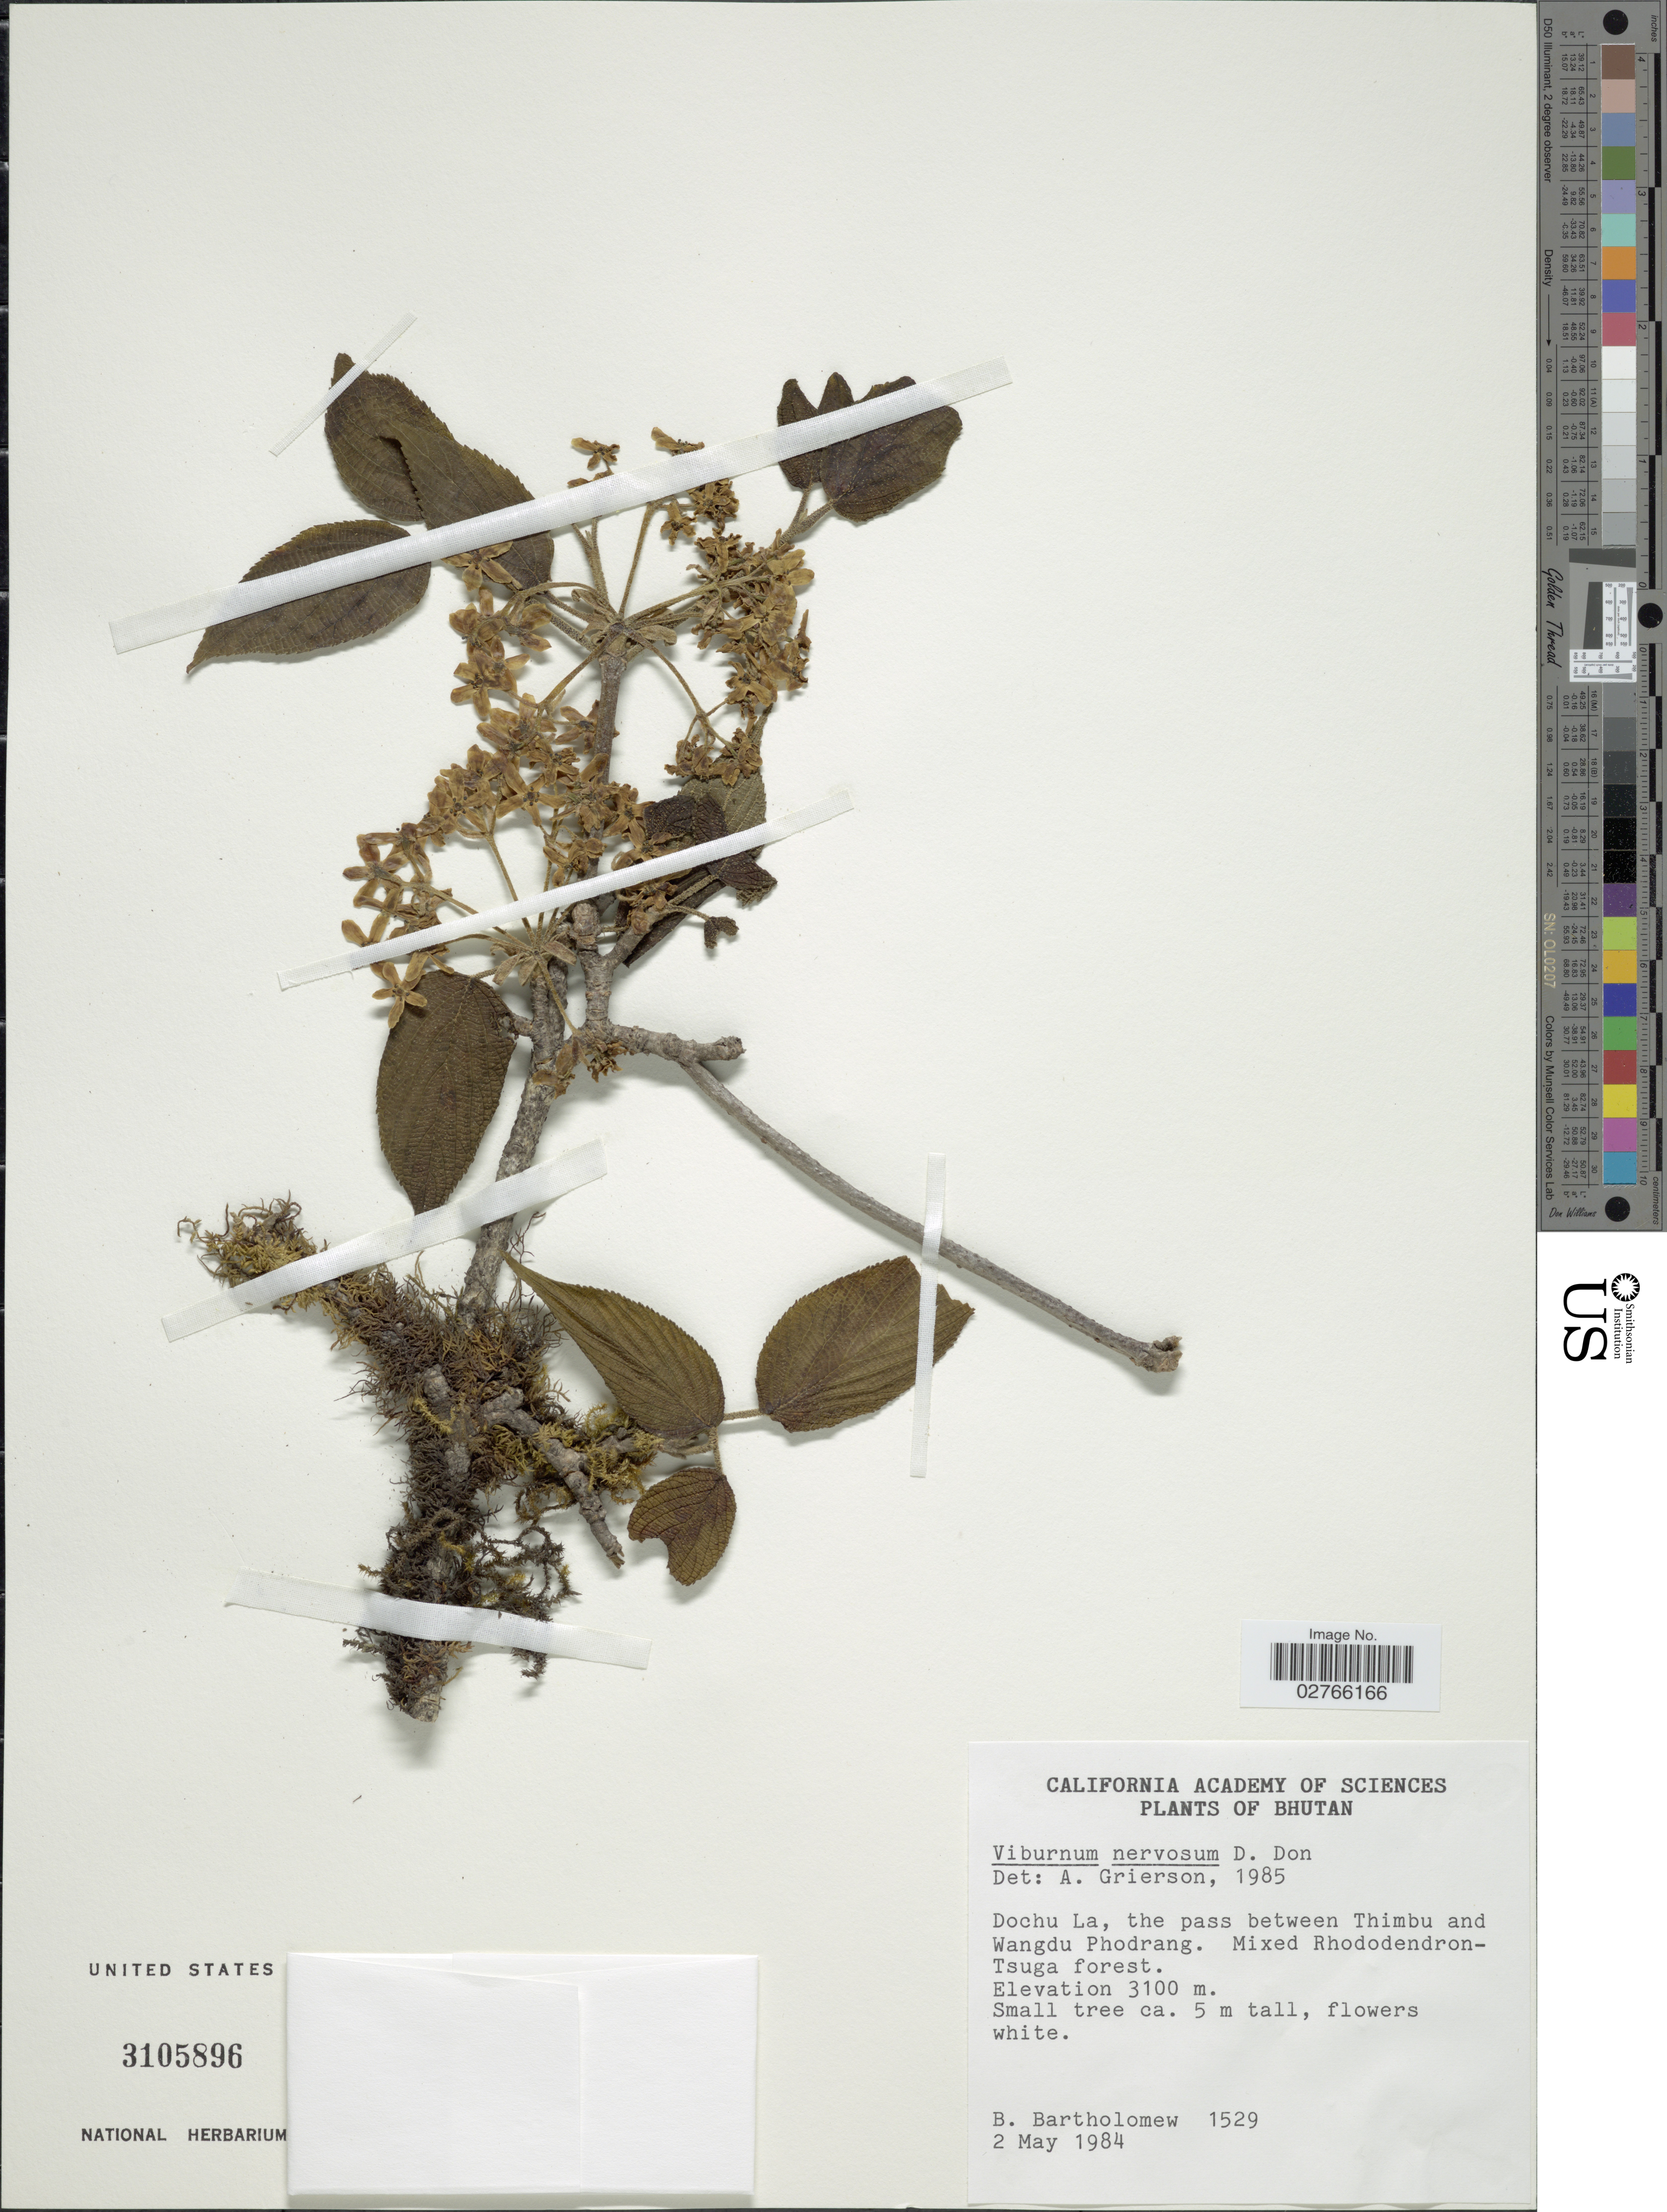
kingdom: Plantae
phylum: Tracheophyta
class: Magnoliopsida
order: Dipsacales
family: Viburnaceae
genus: Viburnum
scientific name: Viburnum nervosum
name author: D. Don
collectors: B. Bartholomew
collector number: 1529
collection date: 1984-05-02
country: Bhutan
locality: Dochu La, the pass between Thimbu and Wangdu Phodrang.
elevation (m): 3100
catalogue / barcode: US 3105896